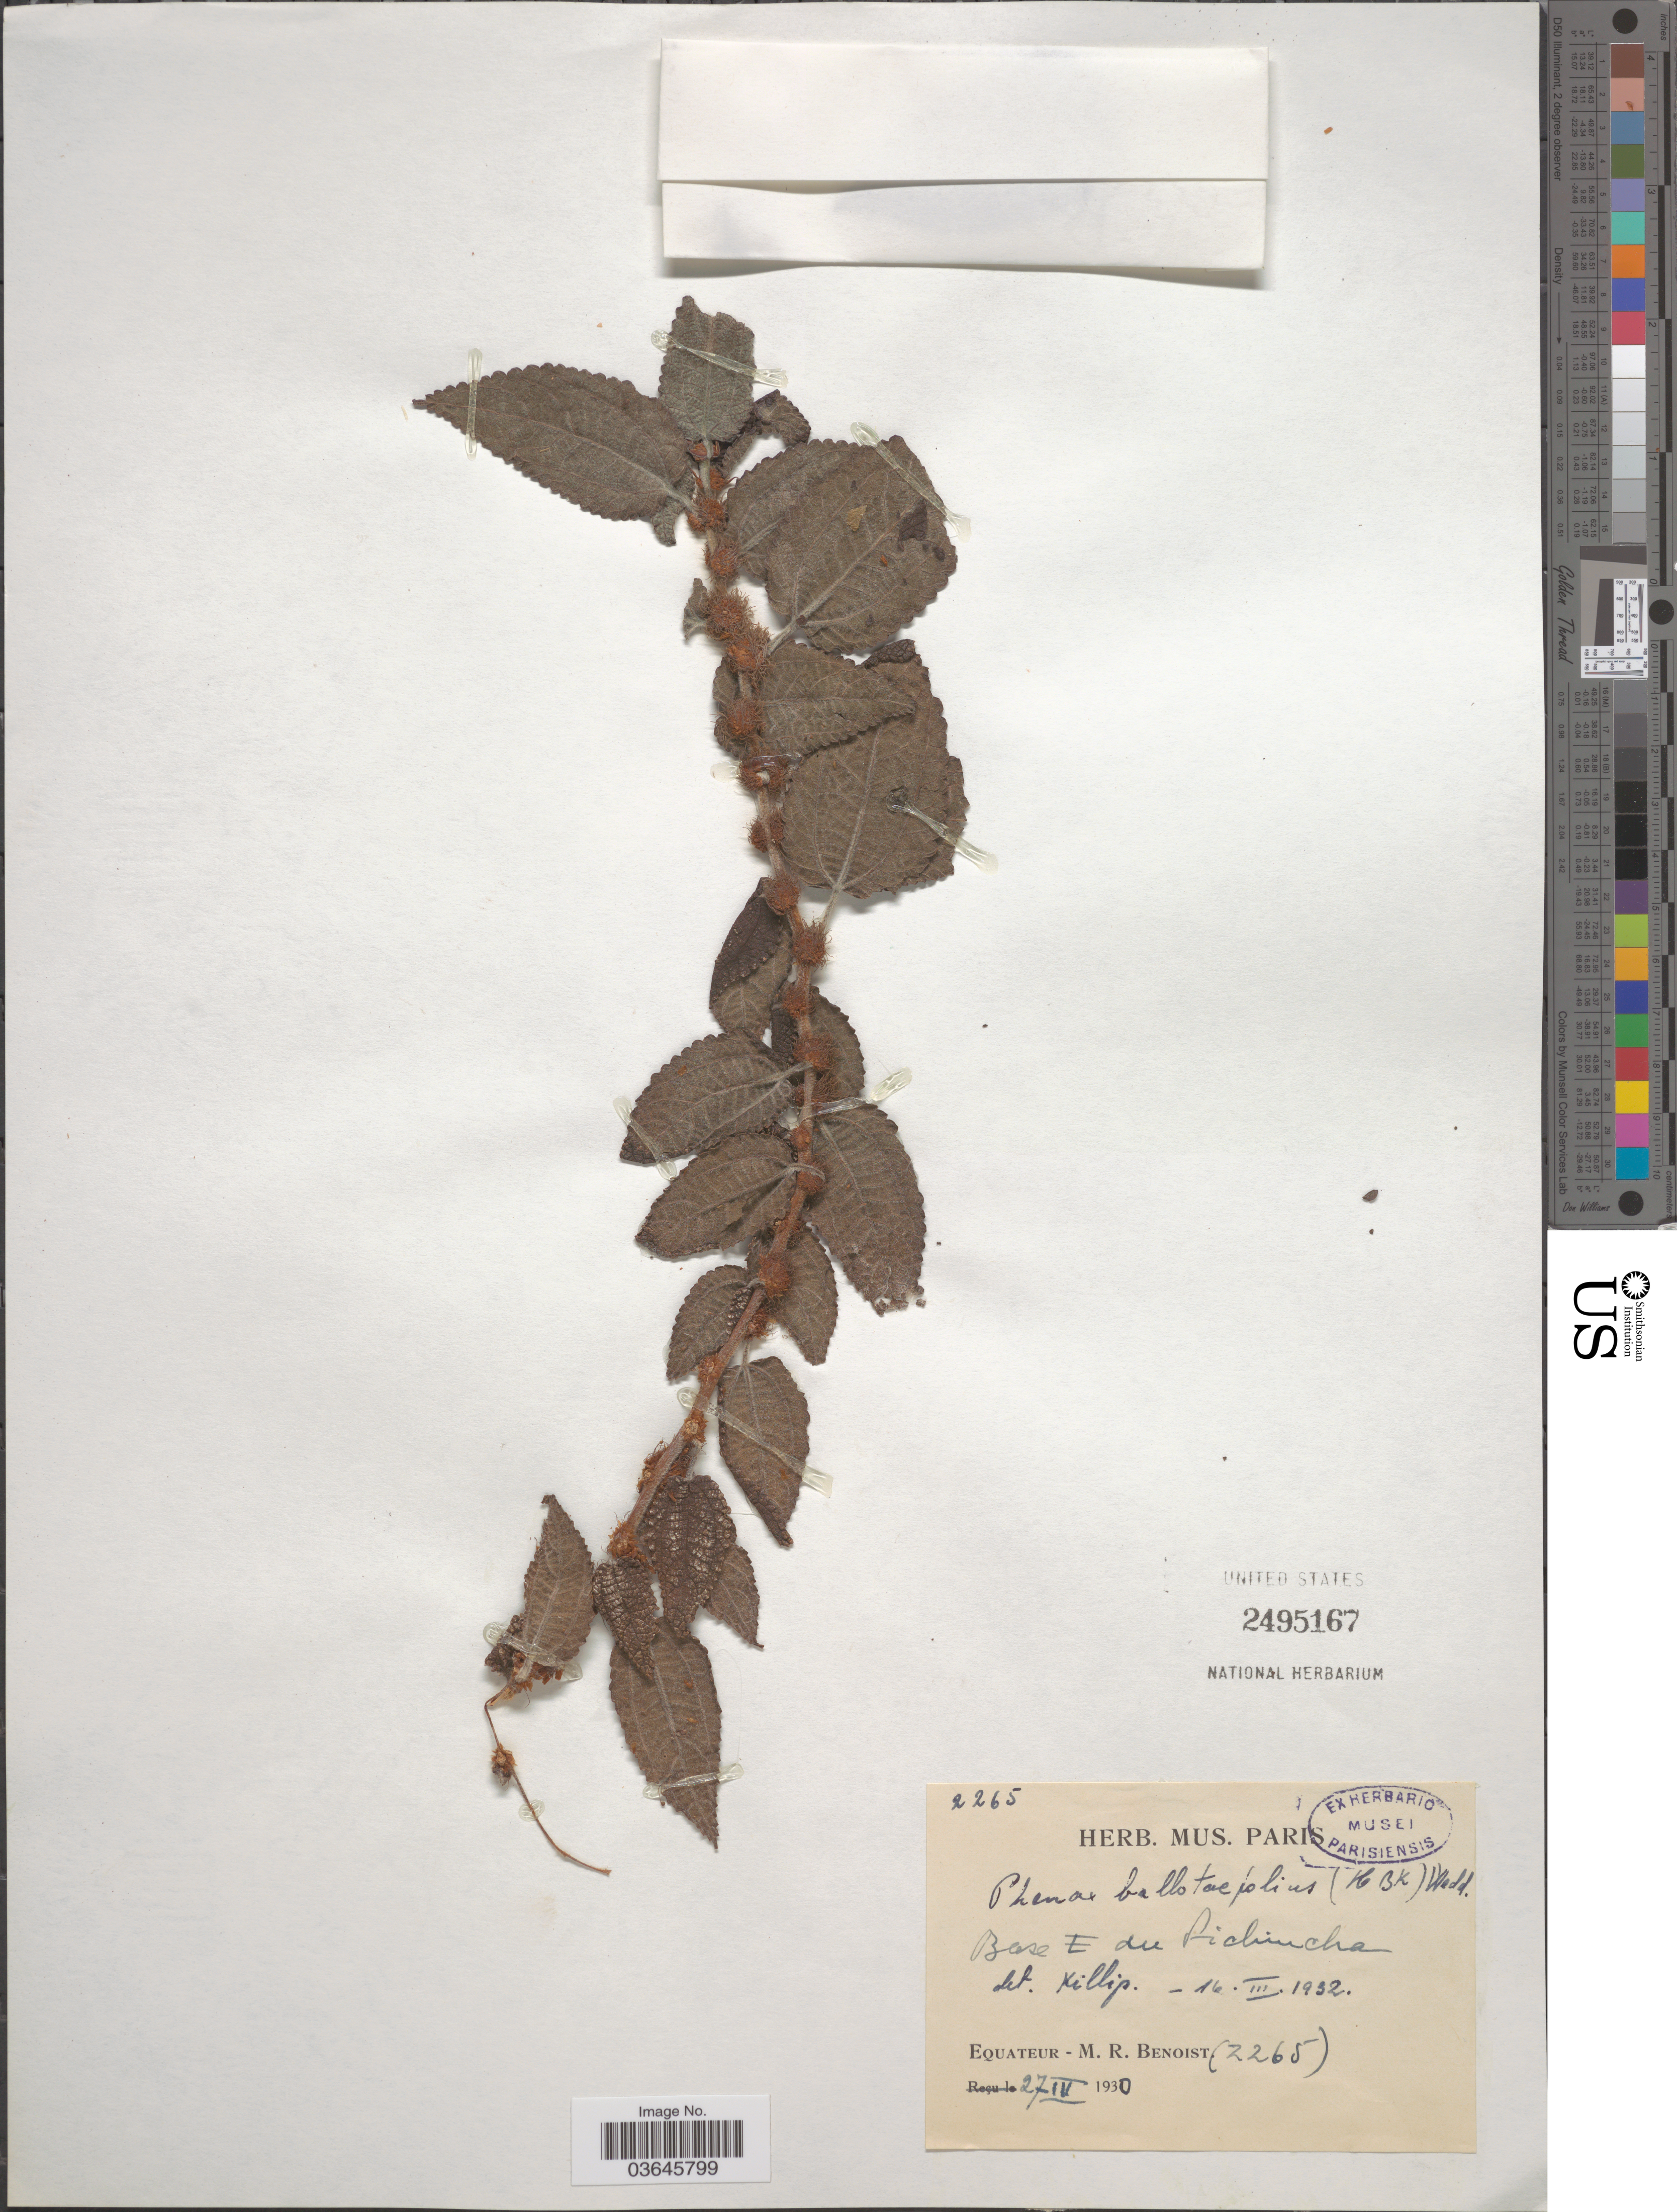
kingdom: Plantae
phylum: Tracheophyta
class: Magnoliopsida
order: Rosales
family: Urticaceae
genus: Phenax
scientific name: Phenax ballotaefolius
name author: (Kunth) Wedd.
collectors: M. Benoist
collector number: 2265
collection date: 1930-04-27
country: Ecuador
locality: Equateur.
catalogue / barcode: US 2495167